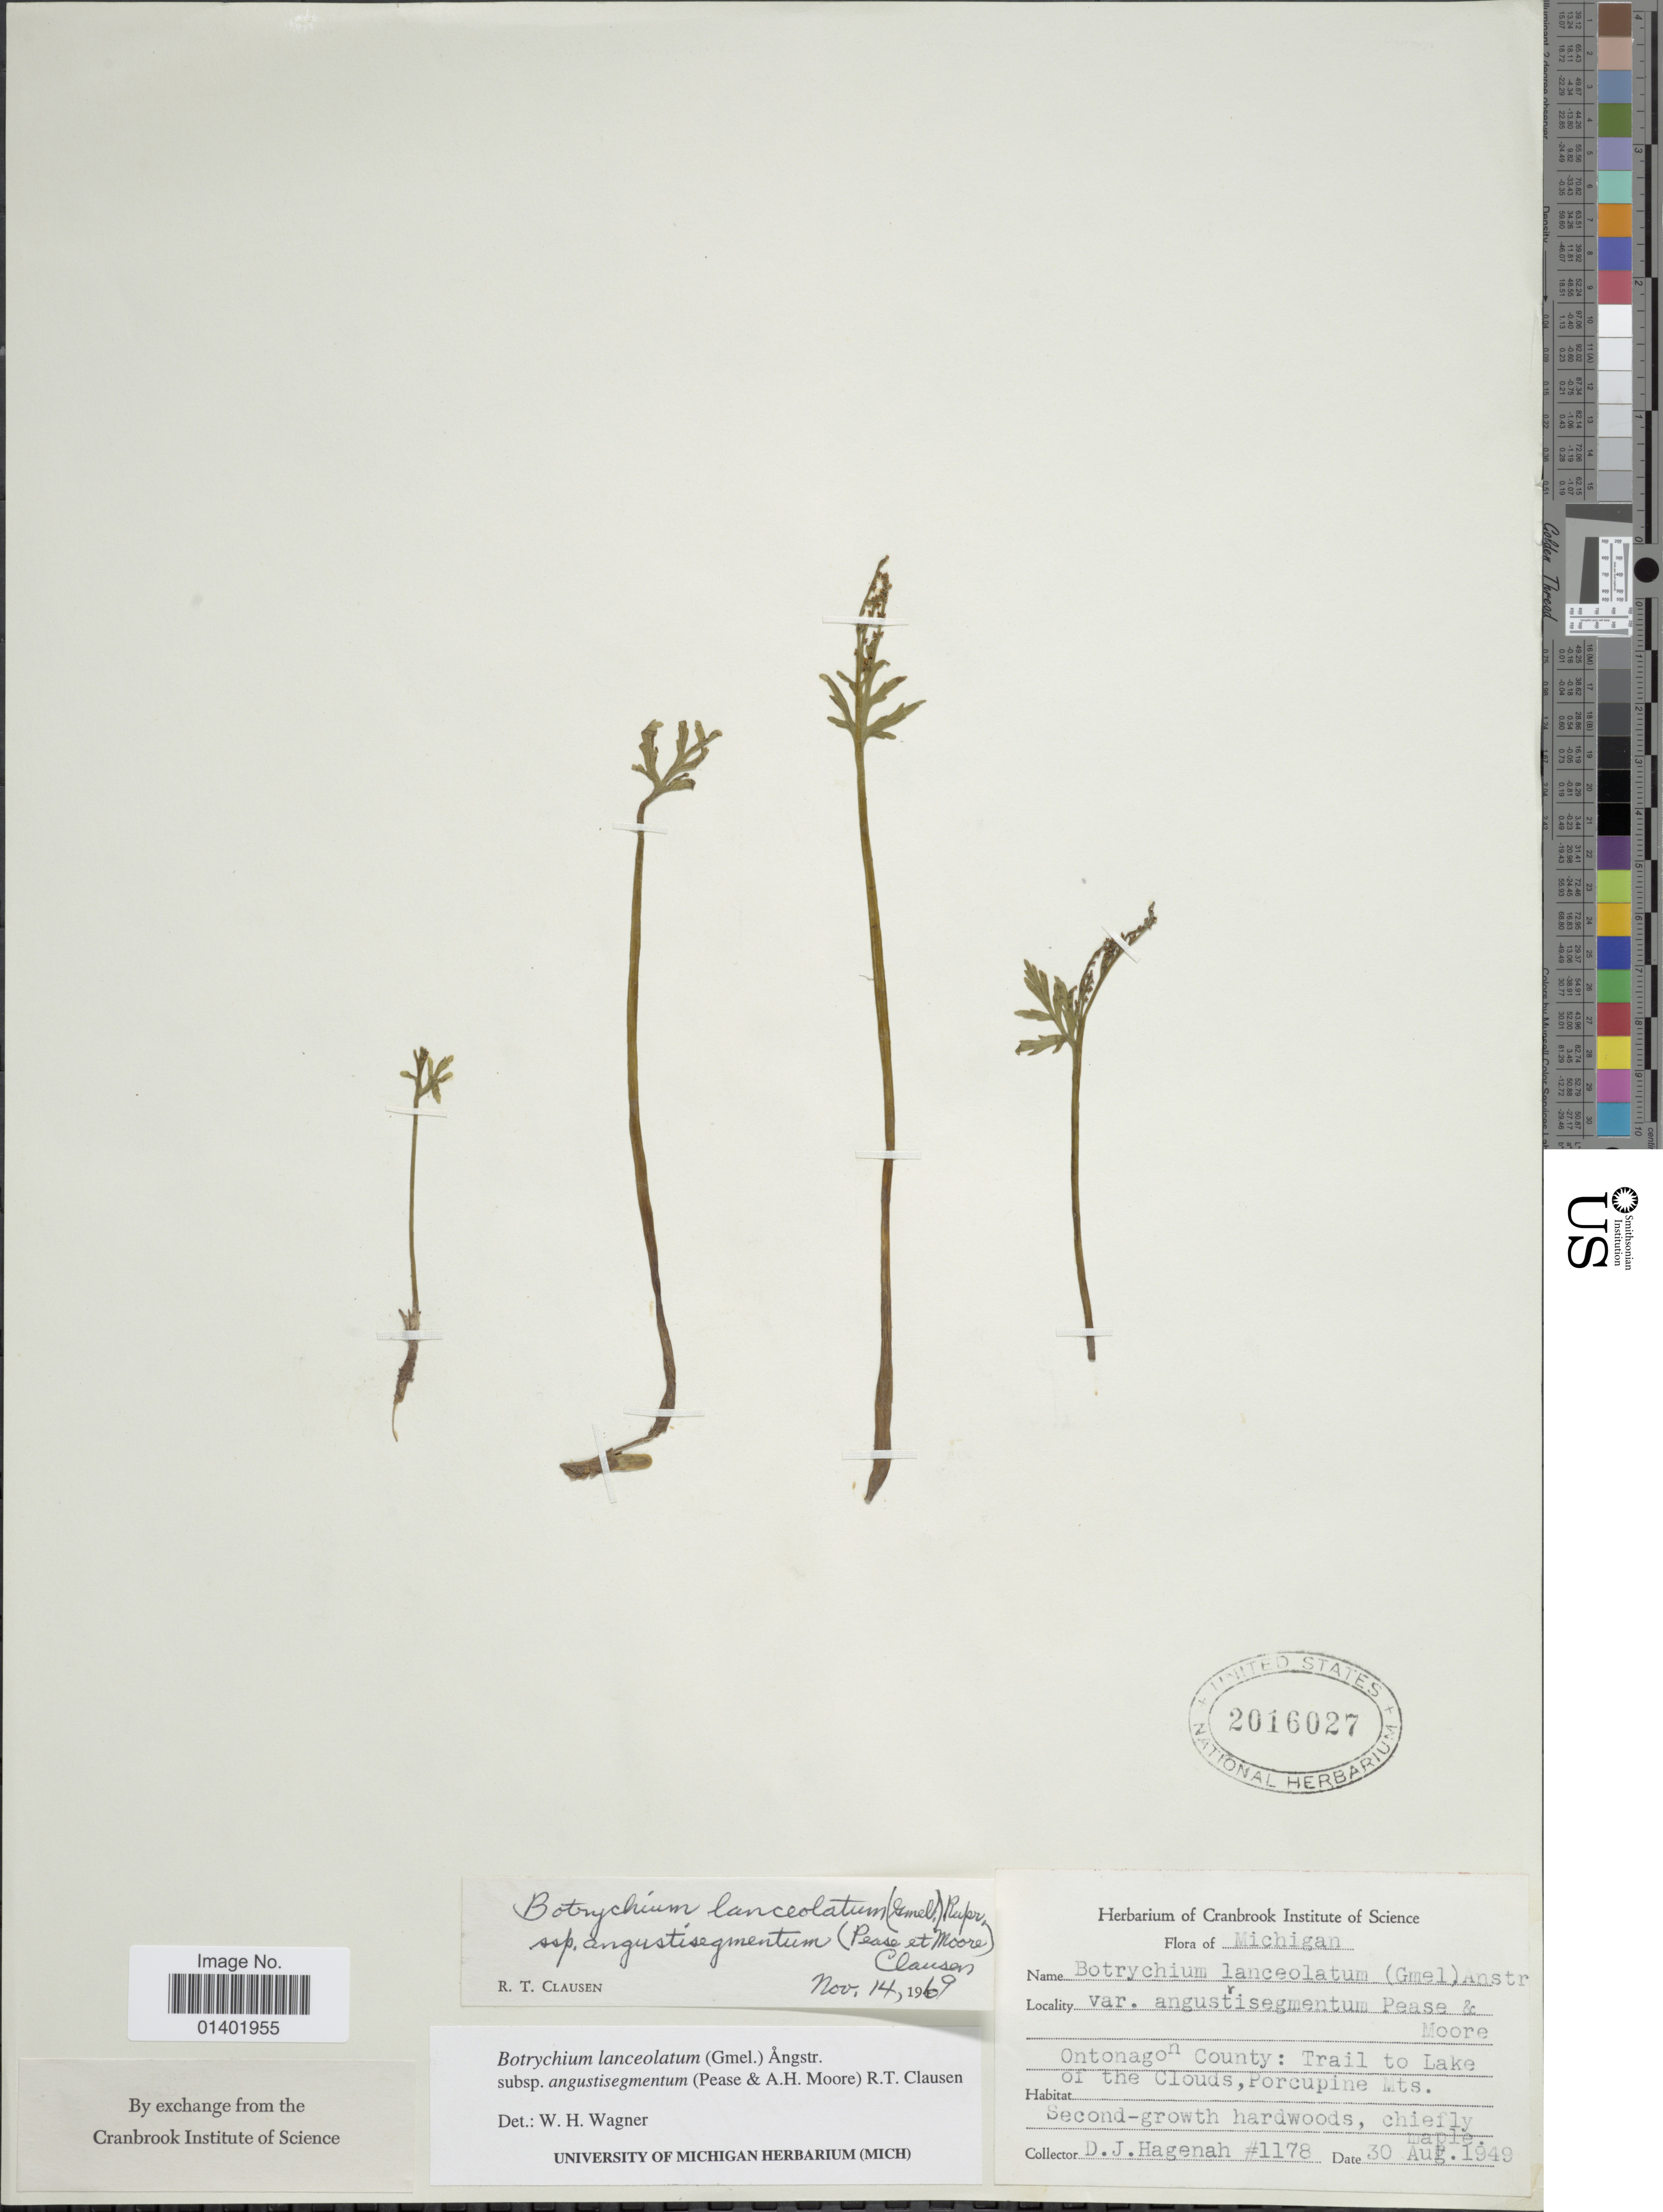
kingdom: Plantae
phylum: Tracheophyta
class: Polypodiopsida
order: Ophioglossales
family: Ophioglossaceae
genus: Botrychium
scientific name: Botrychium lanceolatum subsp. angustisegmentum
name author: (Pease & A.H. Moore) R.T. Clausen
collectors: D. Hagenah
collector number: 1178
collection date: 1949-08-30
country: United States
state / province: Michigan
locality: Ontonagon County: Trail to Lake of the Clouds, Porcupine Mts.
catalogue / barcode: US 2016027